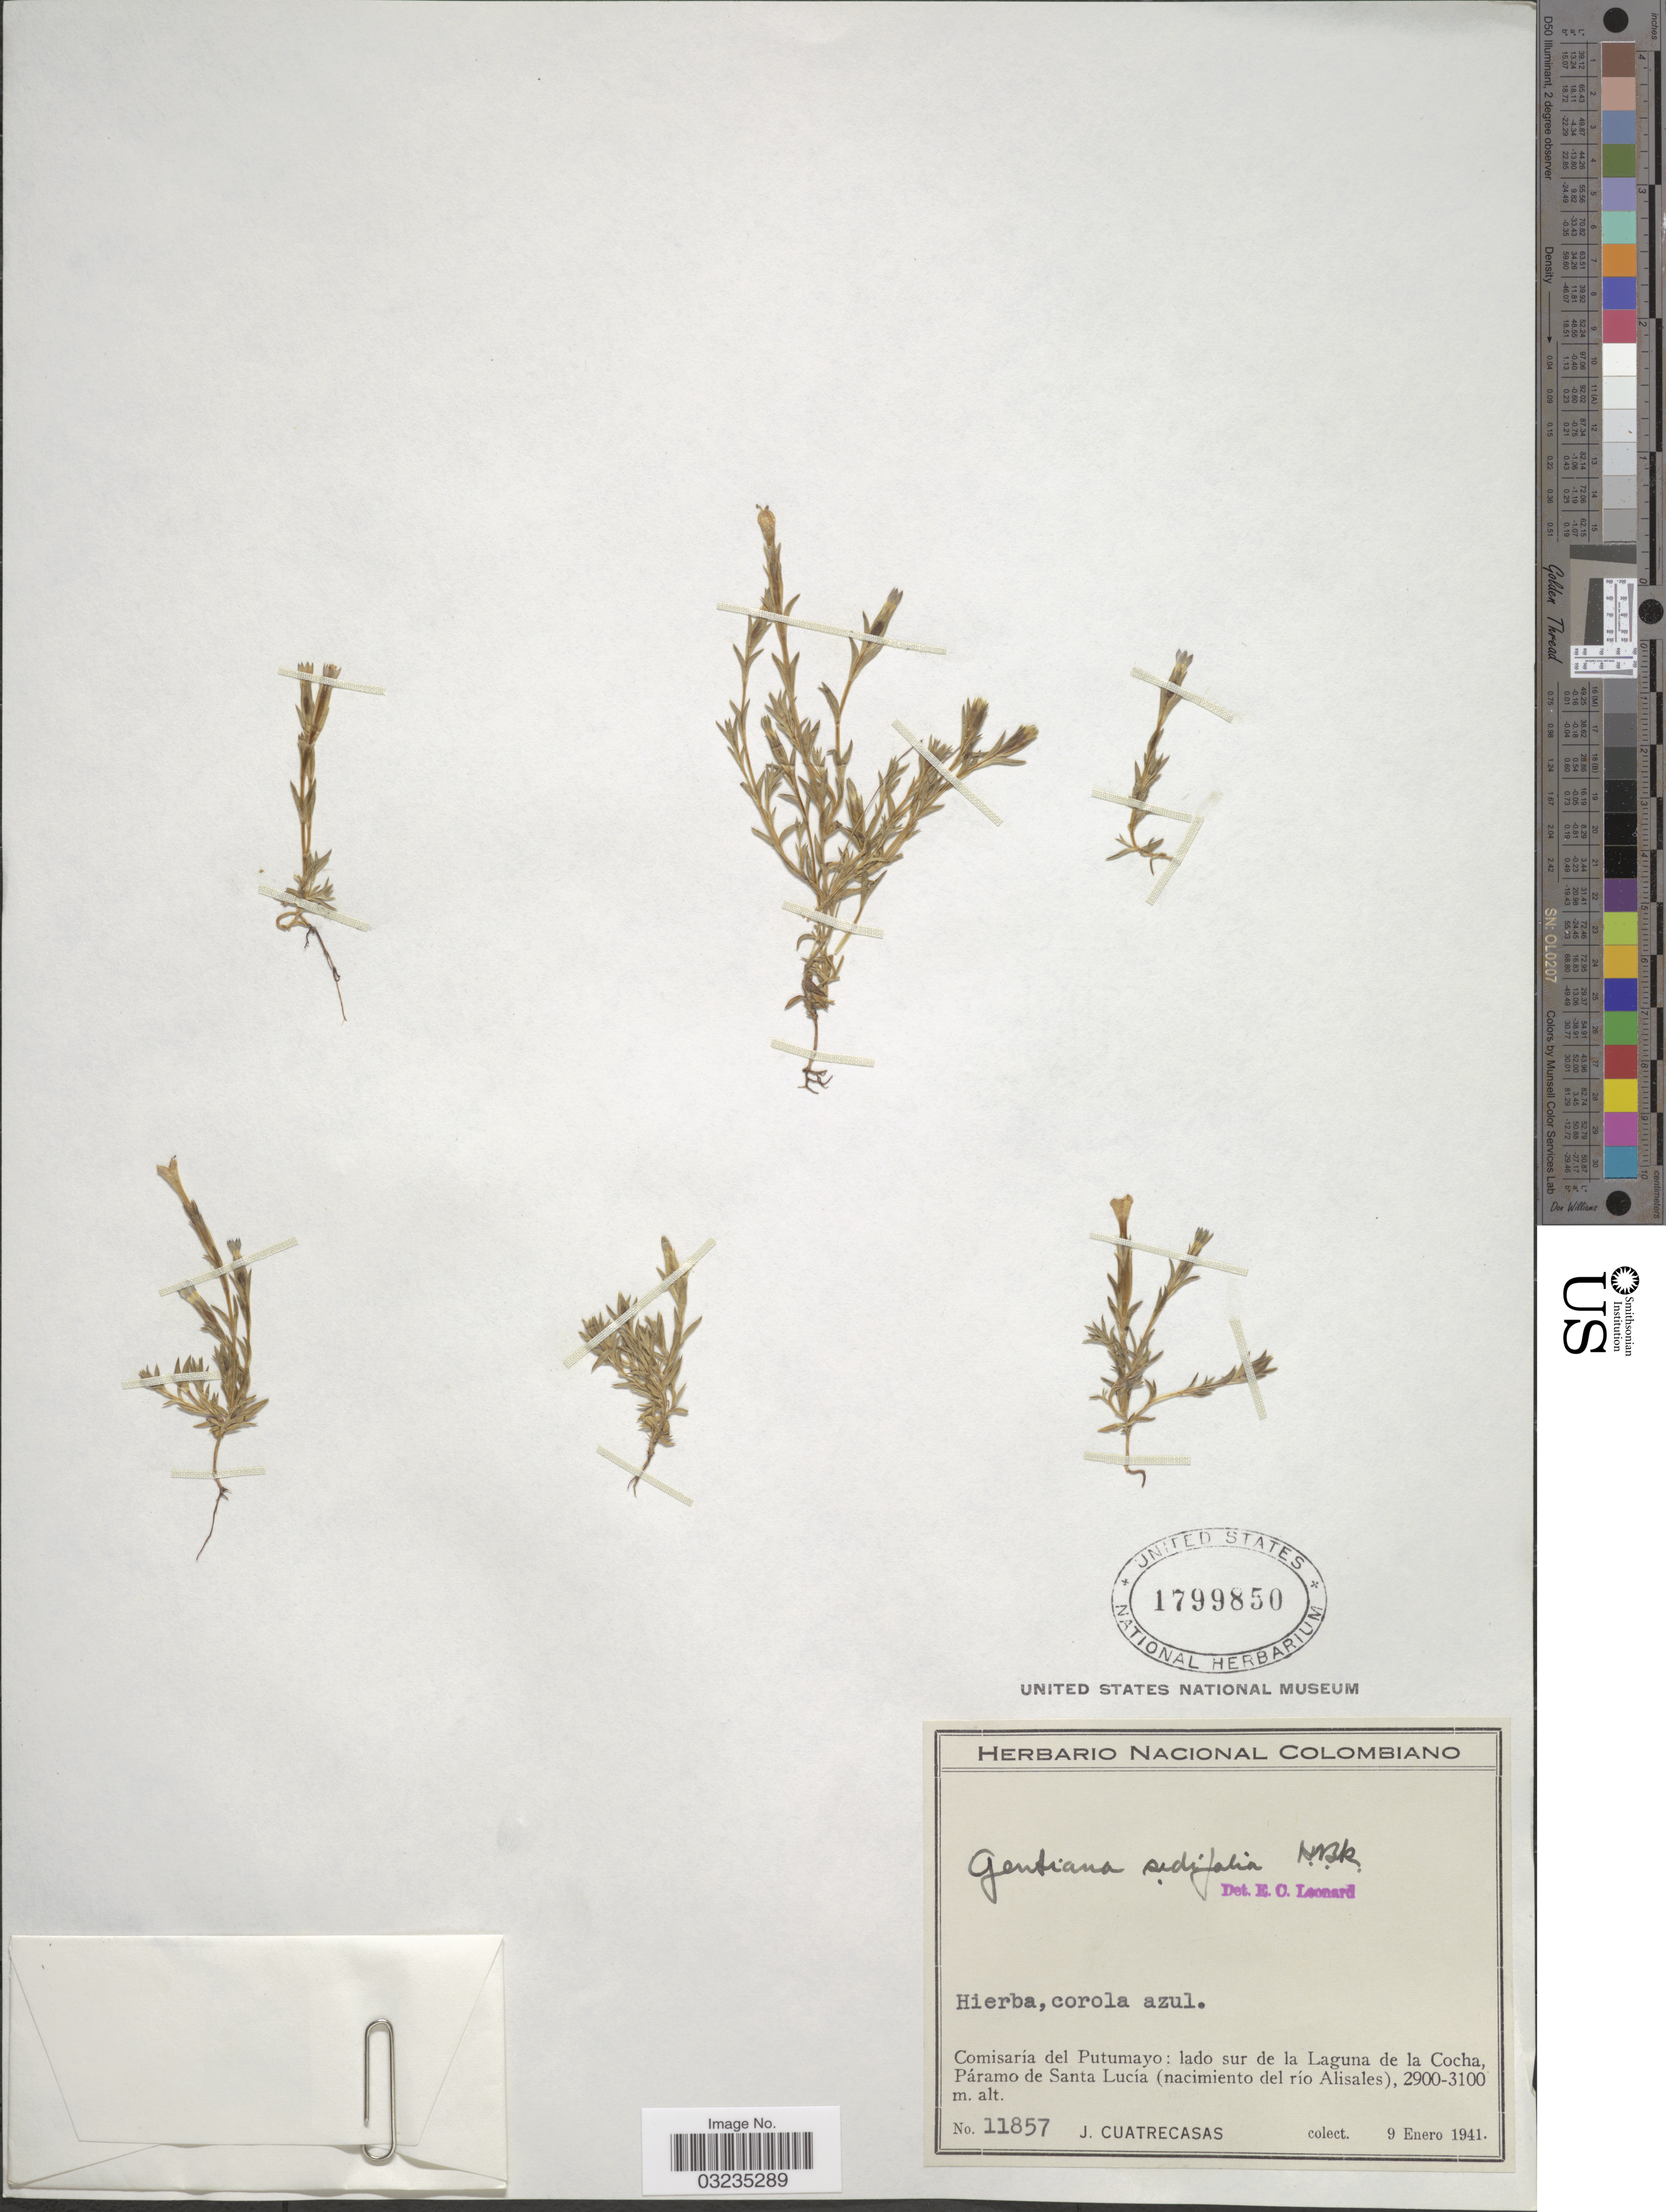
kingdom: Plantae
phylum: Tracheophyta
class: Magnoliopsida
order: Gentianales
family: Gentianaceae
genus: Gentiana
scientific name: Gentiana sedifolia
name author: Kunth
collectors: J. Cuatrecasas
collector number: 11857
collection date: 1941-01-09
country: Colombia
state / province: Putumayo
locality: Comisaría del Putumayo: lado sur de la Laguna de la Cocha, Páramo de Santa Lucía (nacimiento del río Alisales).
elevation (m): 2900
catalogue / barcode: US 1799850